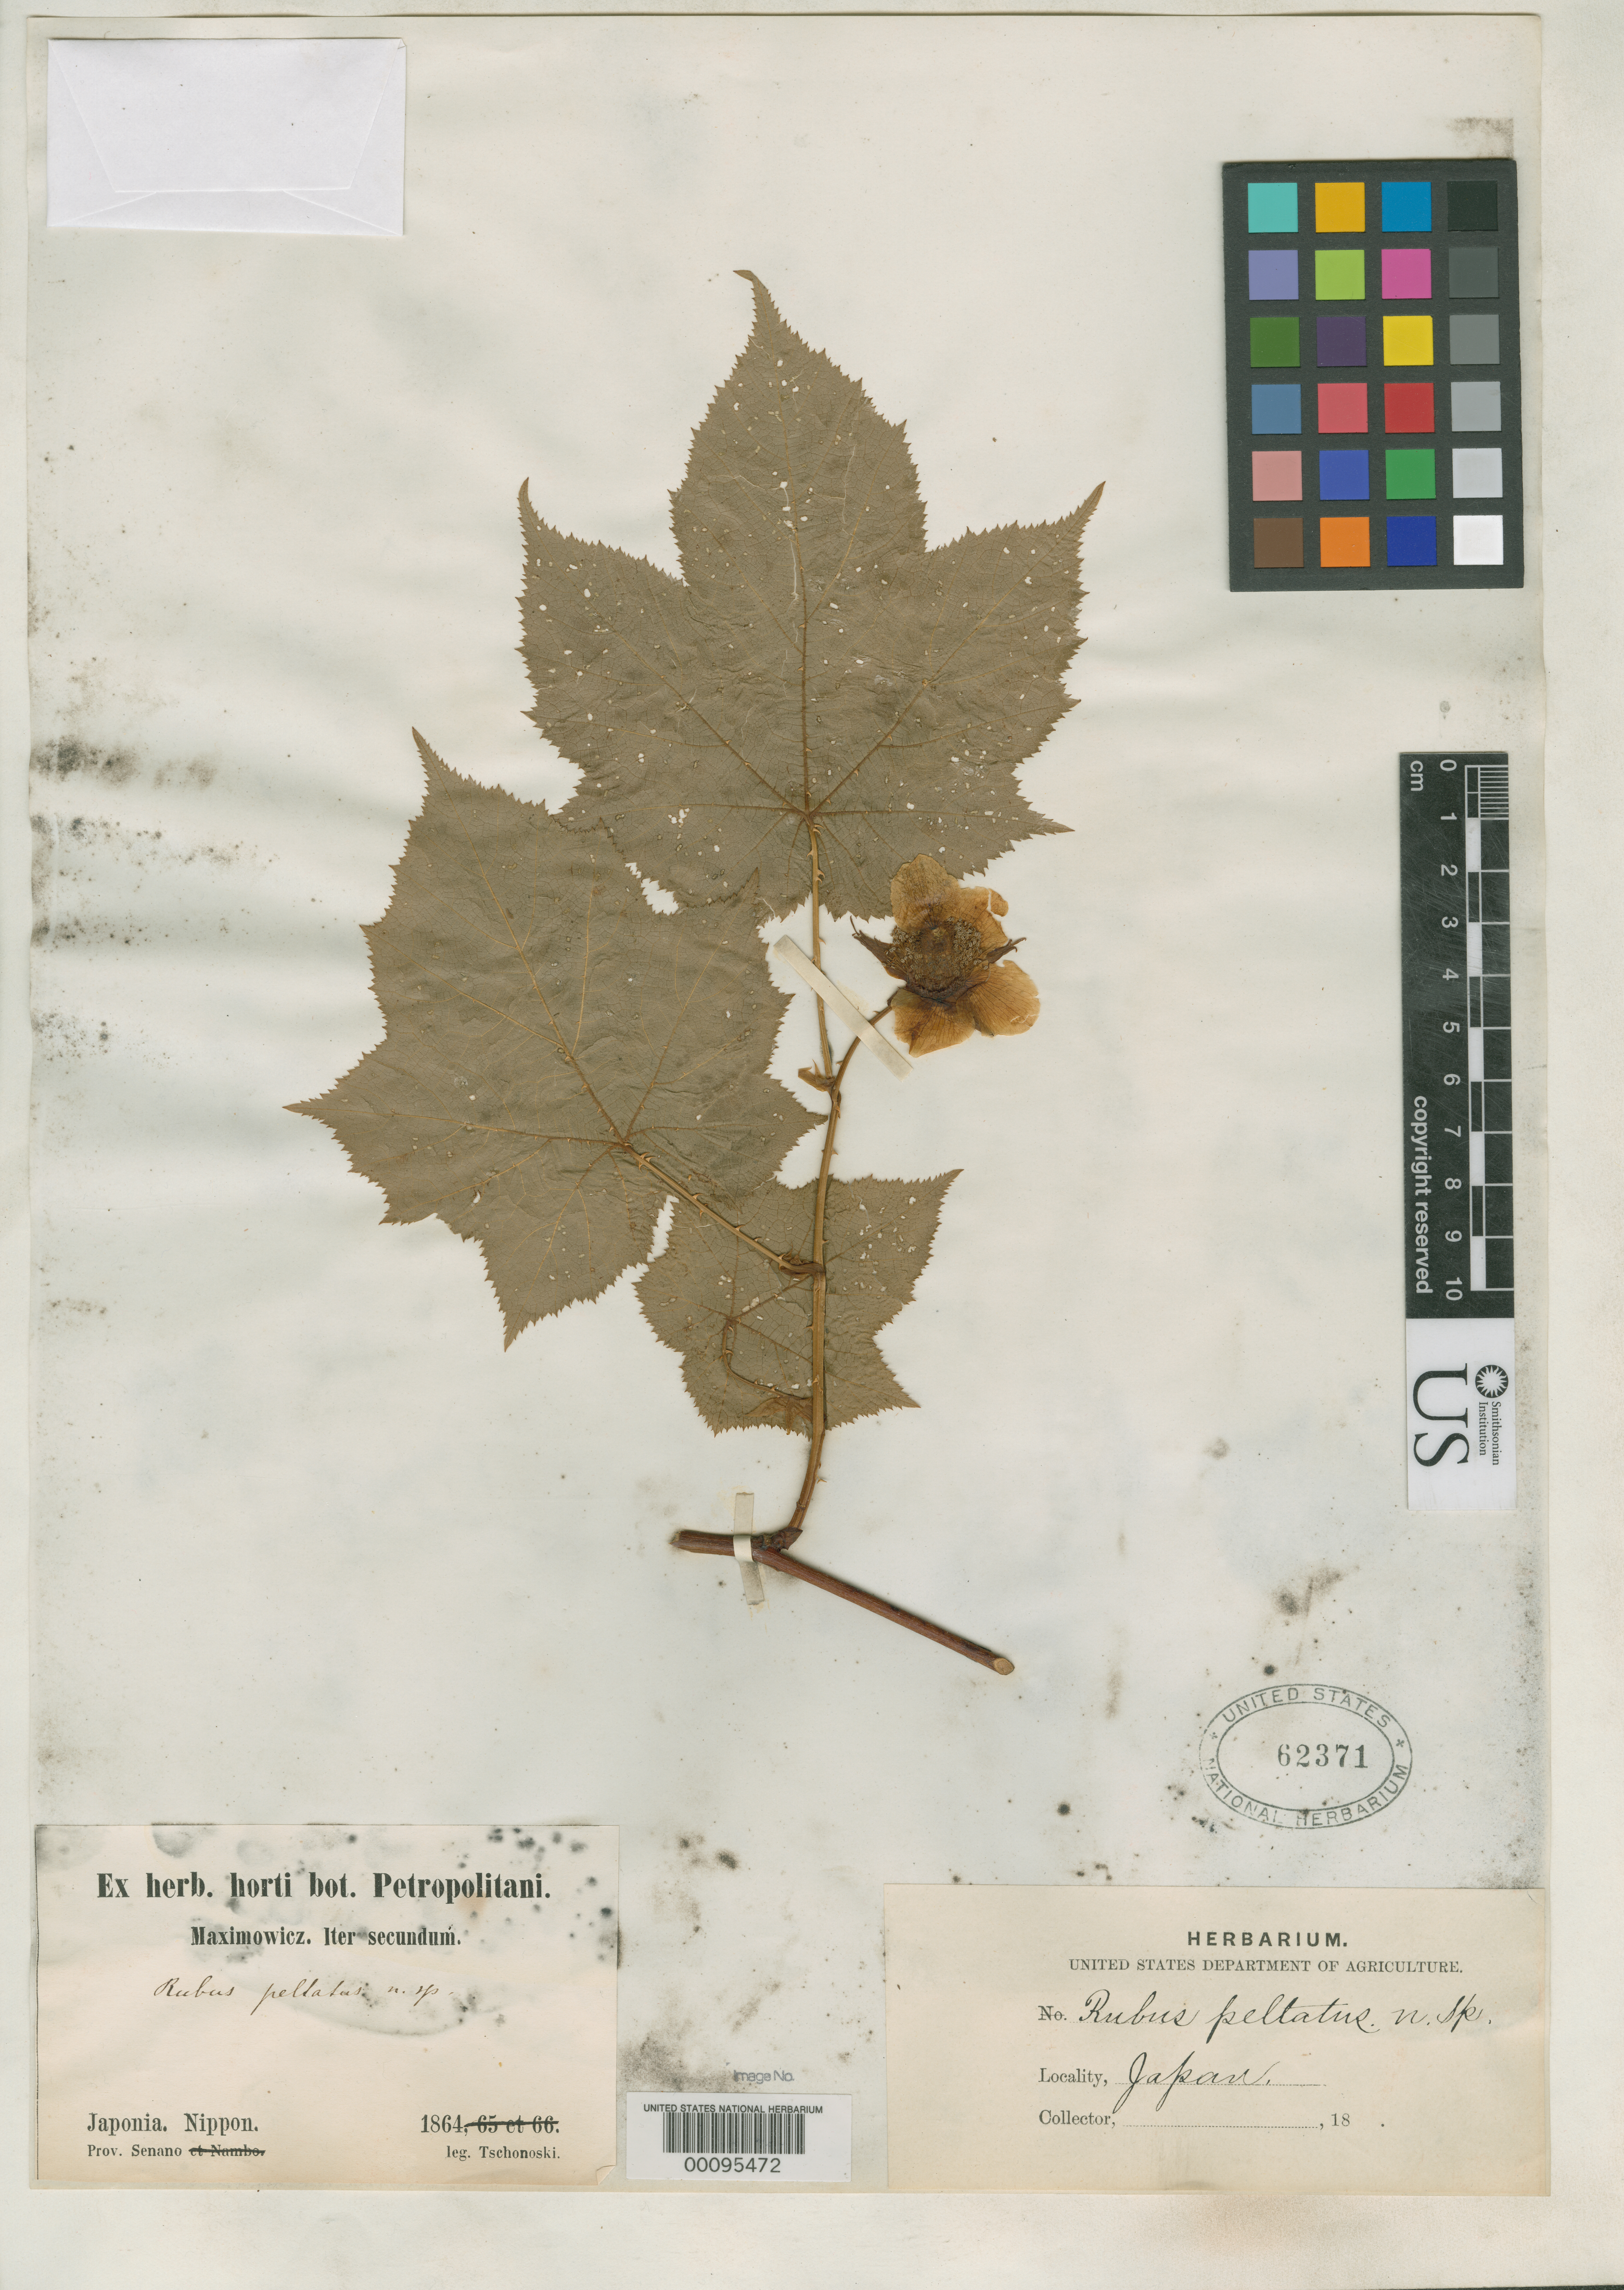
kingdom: Plantae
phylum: Tracheophyta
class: Magnoliopsida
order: Rosales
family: Rosaceae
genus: Rubus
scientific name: Rubus peltatus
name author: Maxim.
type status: Type Fragment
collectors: S. Tschonoski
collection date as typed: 1864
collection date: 1864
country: Japan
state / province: Nagano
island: Honshu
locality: Prov. Senano [=Shinano]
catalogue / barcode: US 62371